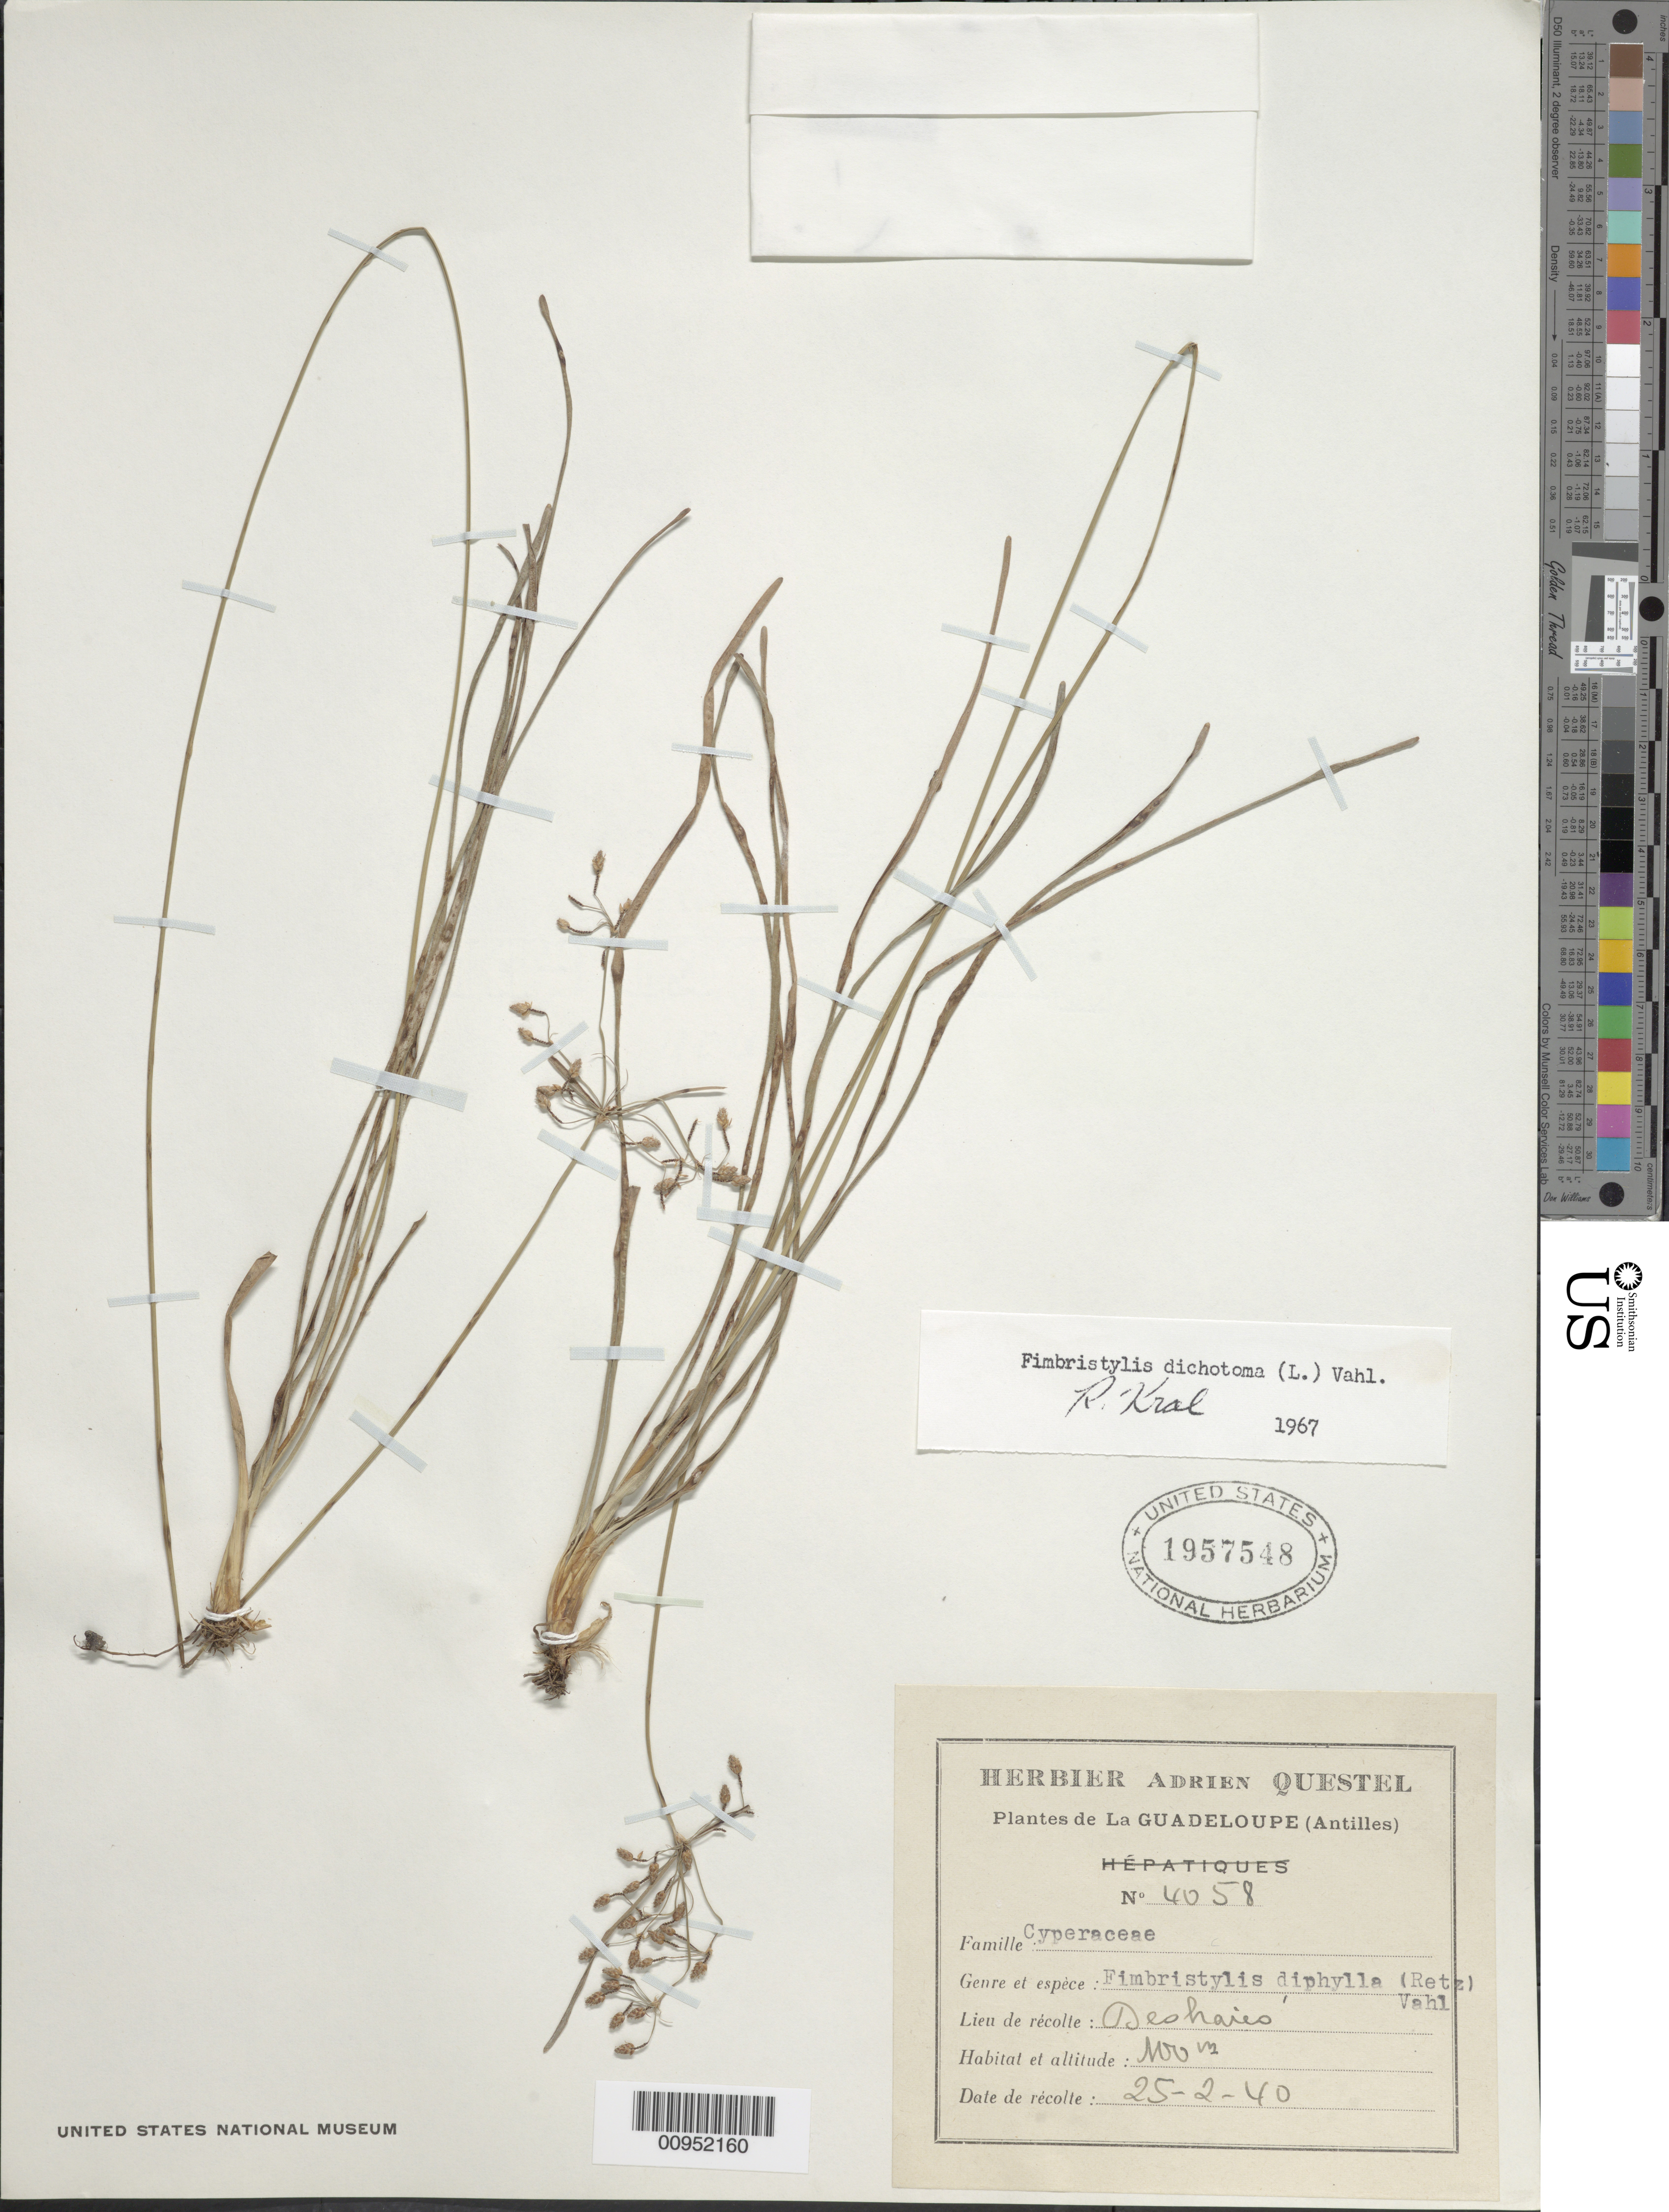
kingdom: Plantae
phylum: Tracheophyta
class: Liliopsida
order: Poales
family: Cyperaceae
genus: Fimbristylis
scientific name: Fimbristylis dichotoma subsp. dichotoma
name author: (L.) Vahl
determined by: Kral, Robert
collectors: A. Questel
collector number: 4058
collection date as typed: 25 Feb 1940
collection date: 1940-02-25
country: Guadeloupe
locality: "Deshaies"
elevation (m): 100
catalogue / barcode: US 1957548